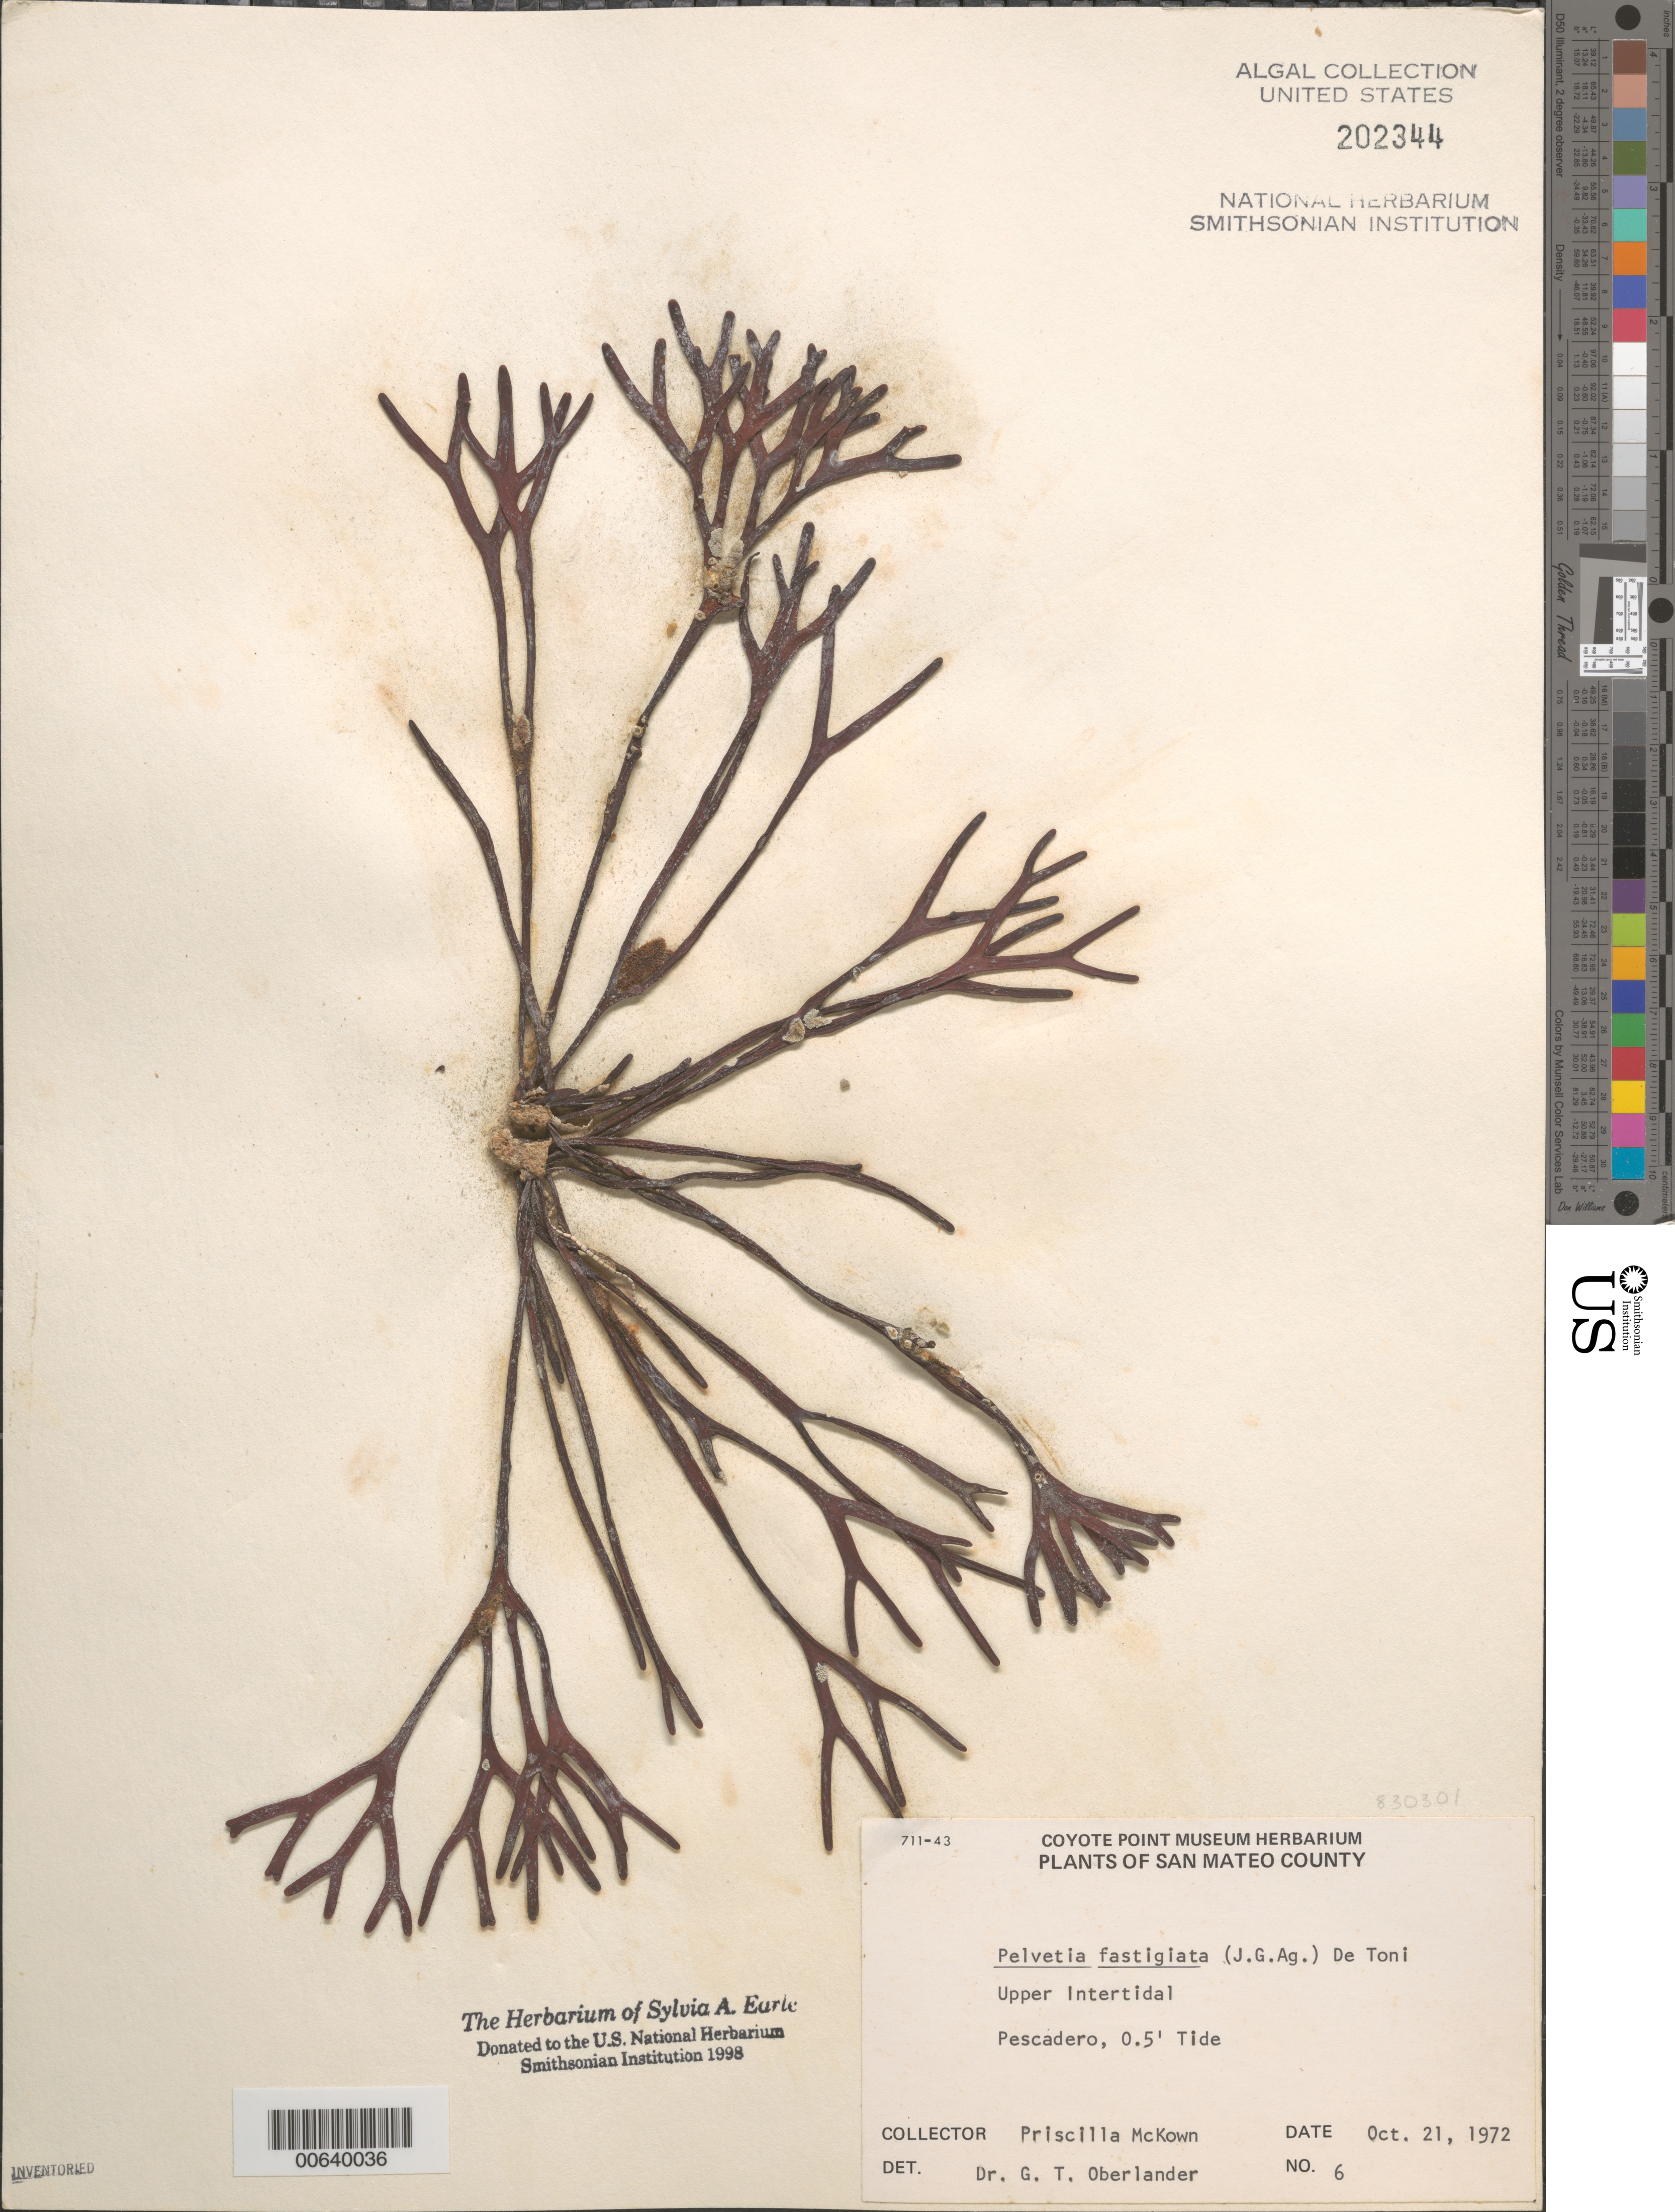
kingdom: Chromista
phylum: Ochrophyta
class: Phaeophyceae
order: Fucales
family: Fucaceae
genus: Silvetia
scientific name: Silvetia compressa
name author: (J. Agardh) E.A. Serrão et al.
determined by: Algae name updating Project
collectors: P. McKown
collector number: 6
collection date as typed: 21 Oct 1972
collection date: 1972-10-21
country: United States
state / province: California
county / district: San Mateo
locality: Pescadero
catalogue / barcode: US 202344